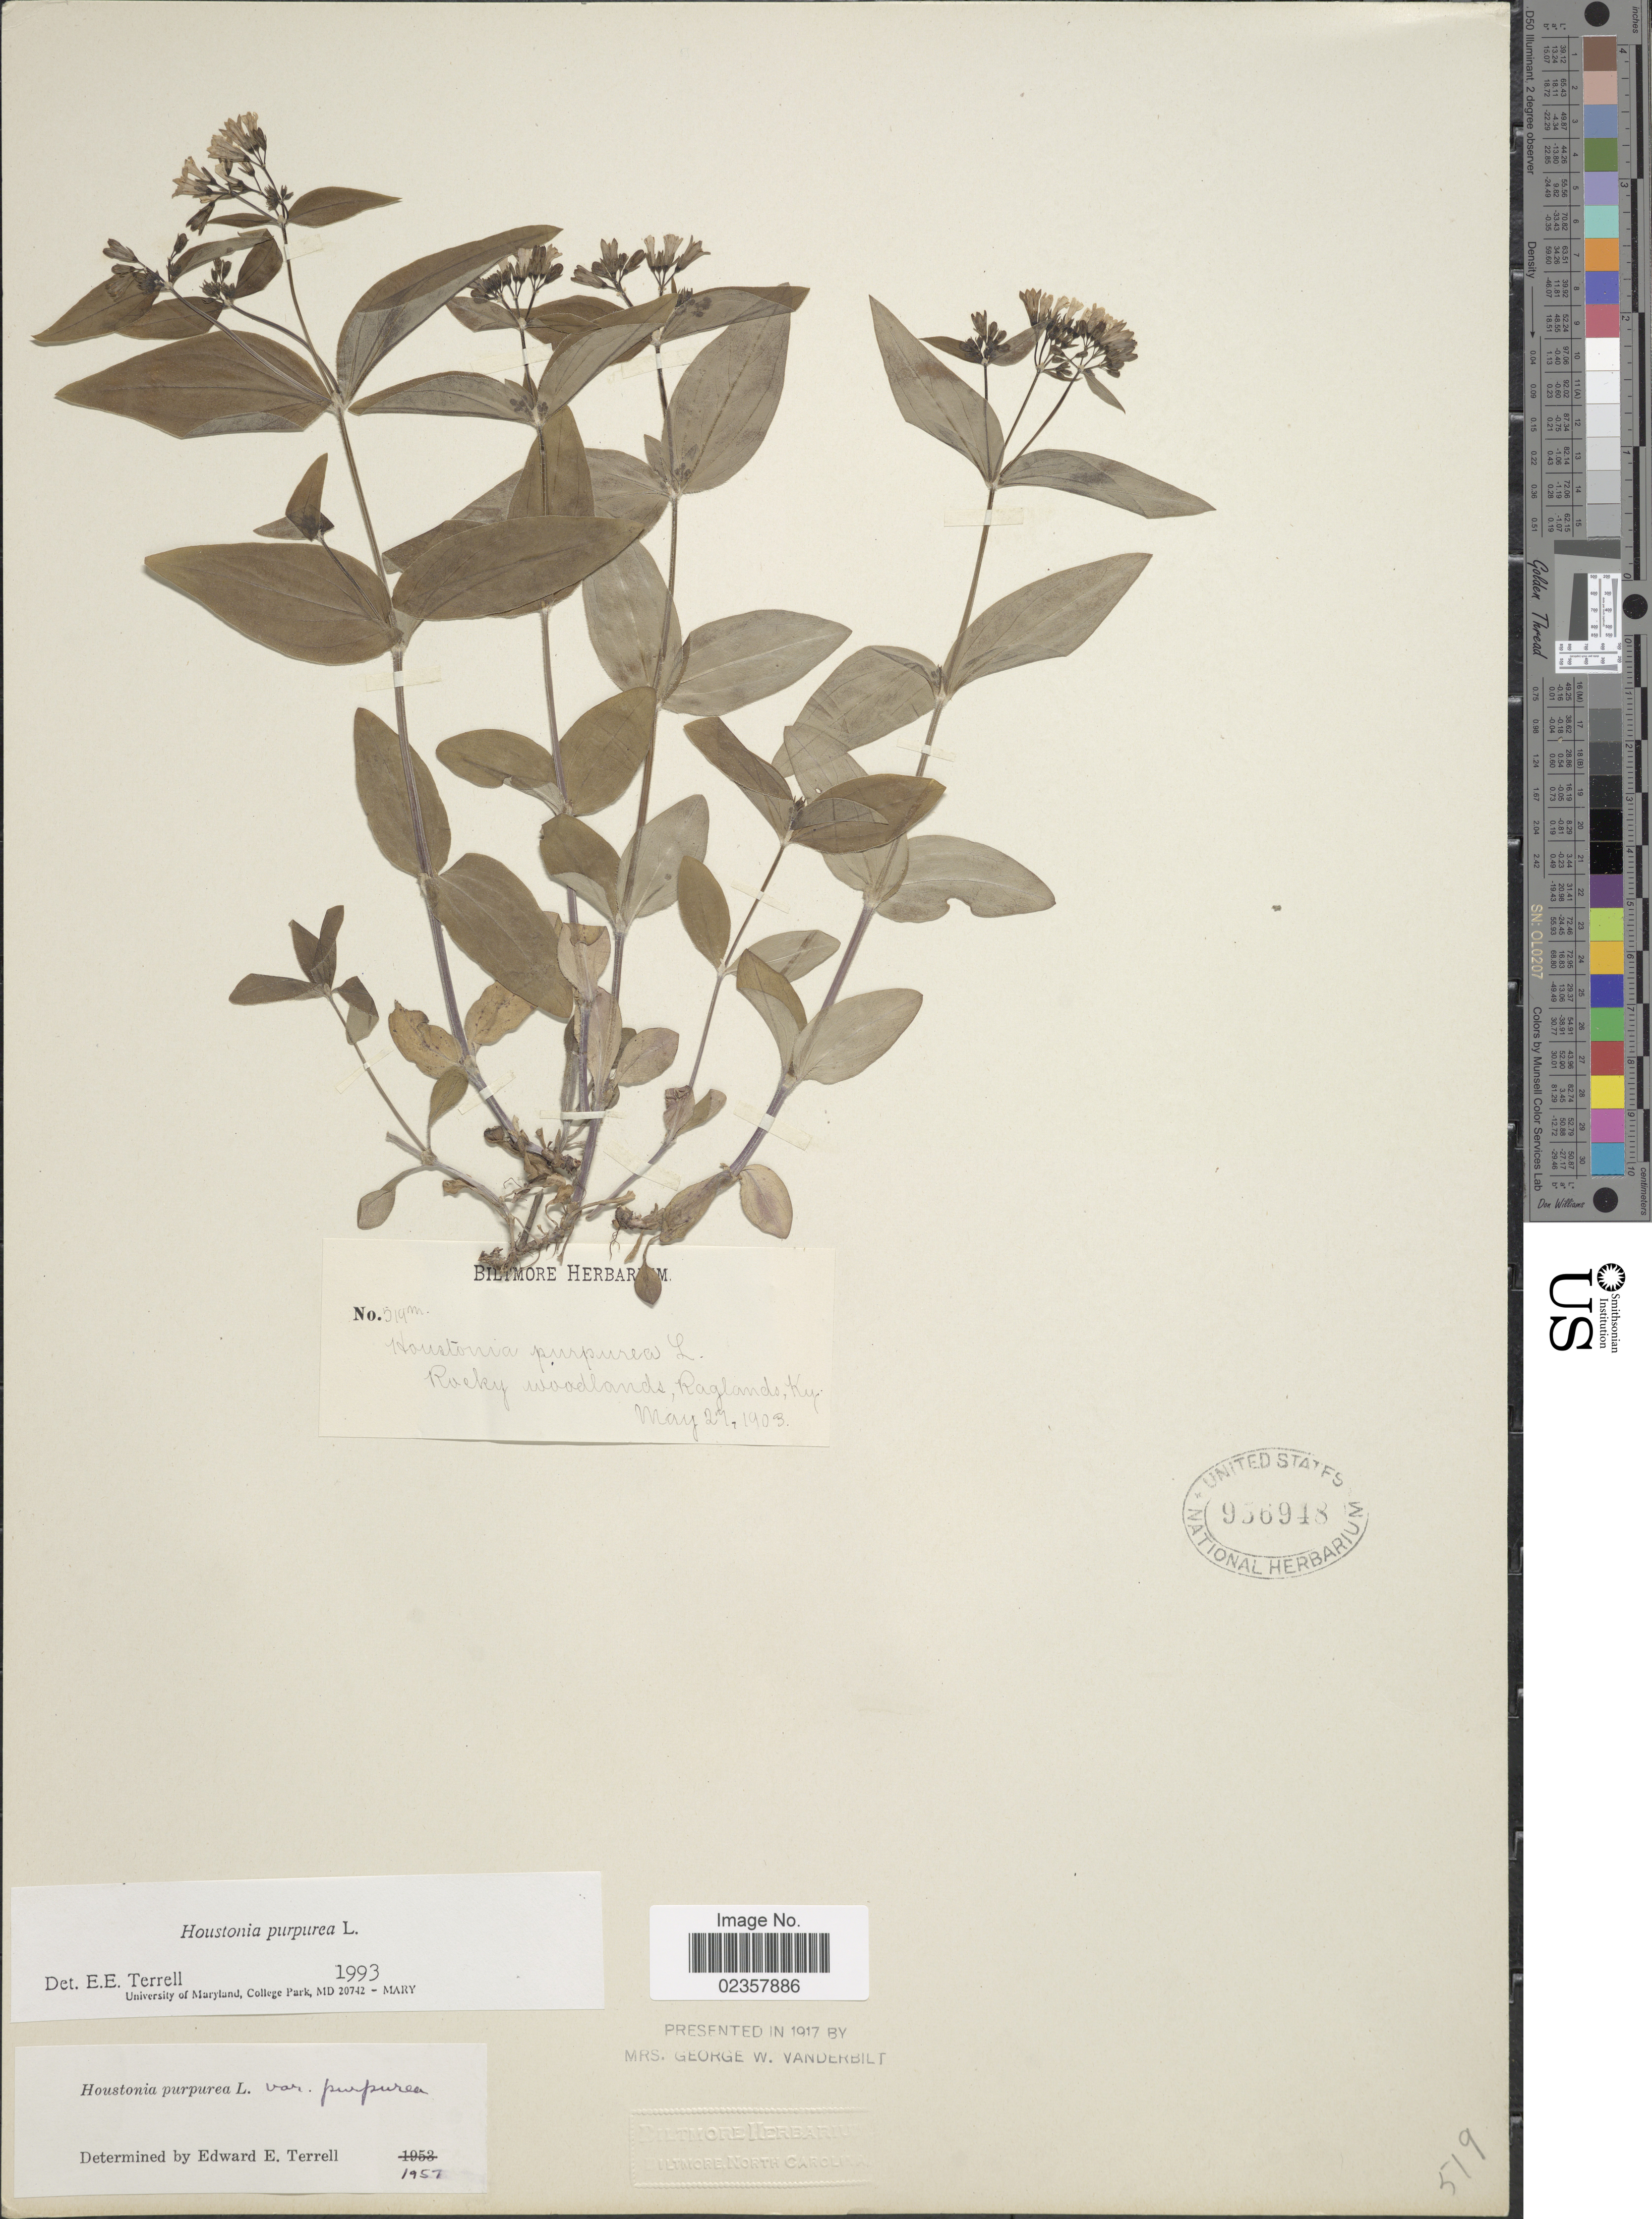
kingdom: Plantae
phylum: Tracheophyta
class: Magnoliopsida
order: Gentianales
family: Rubiaceae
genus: Houstonia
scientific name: Houstonia purpurea var. purpurea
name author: L.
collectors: ex herb. Biltmore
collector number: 519m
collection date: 1903-05-29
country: United States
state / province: Kentucky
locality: Rocky woodlands, Raglands, Ky.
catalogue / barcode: US 956948